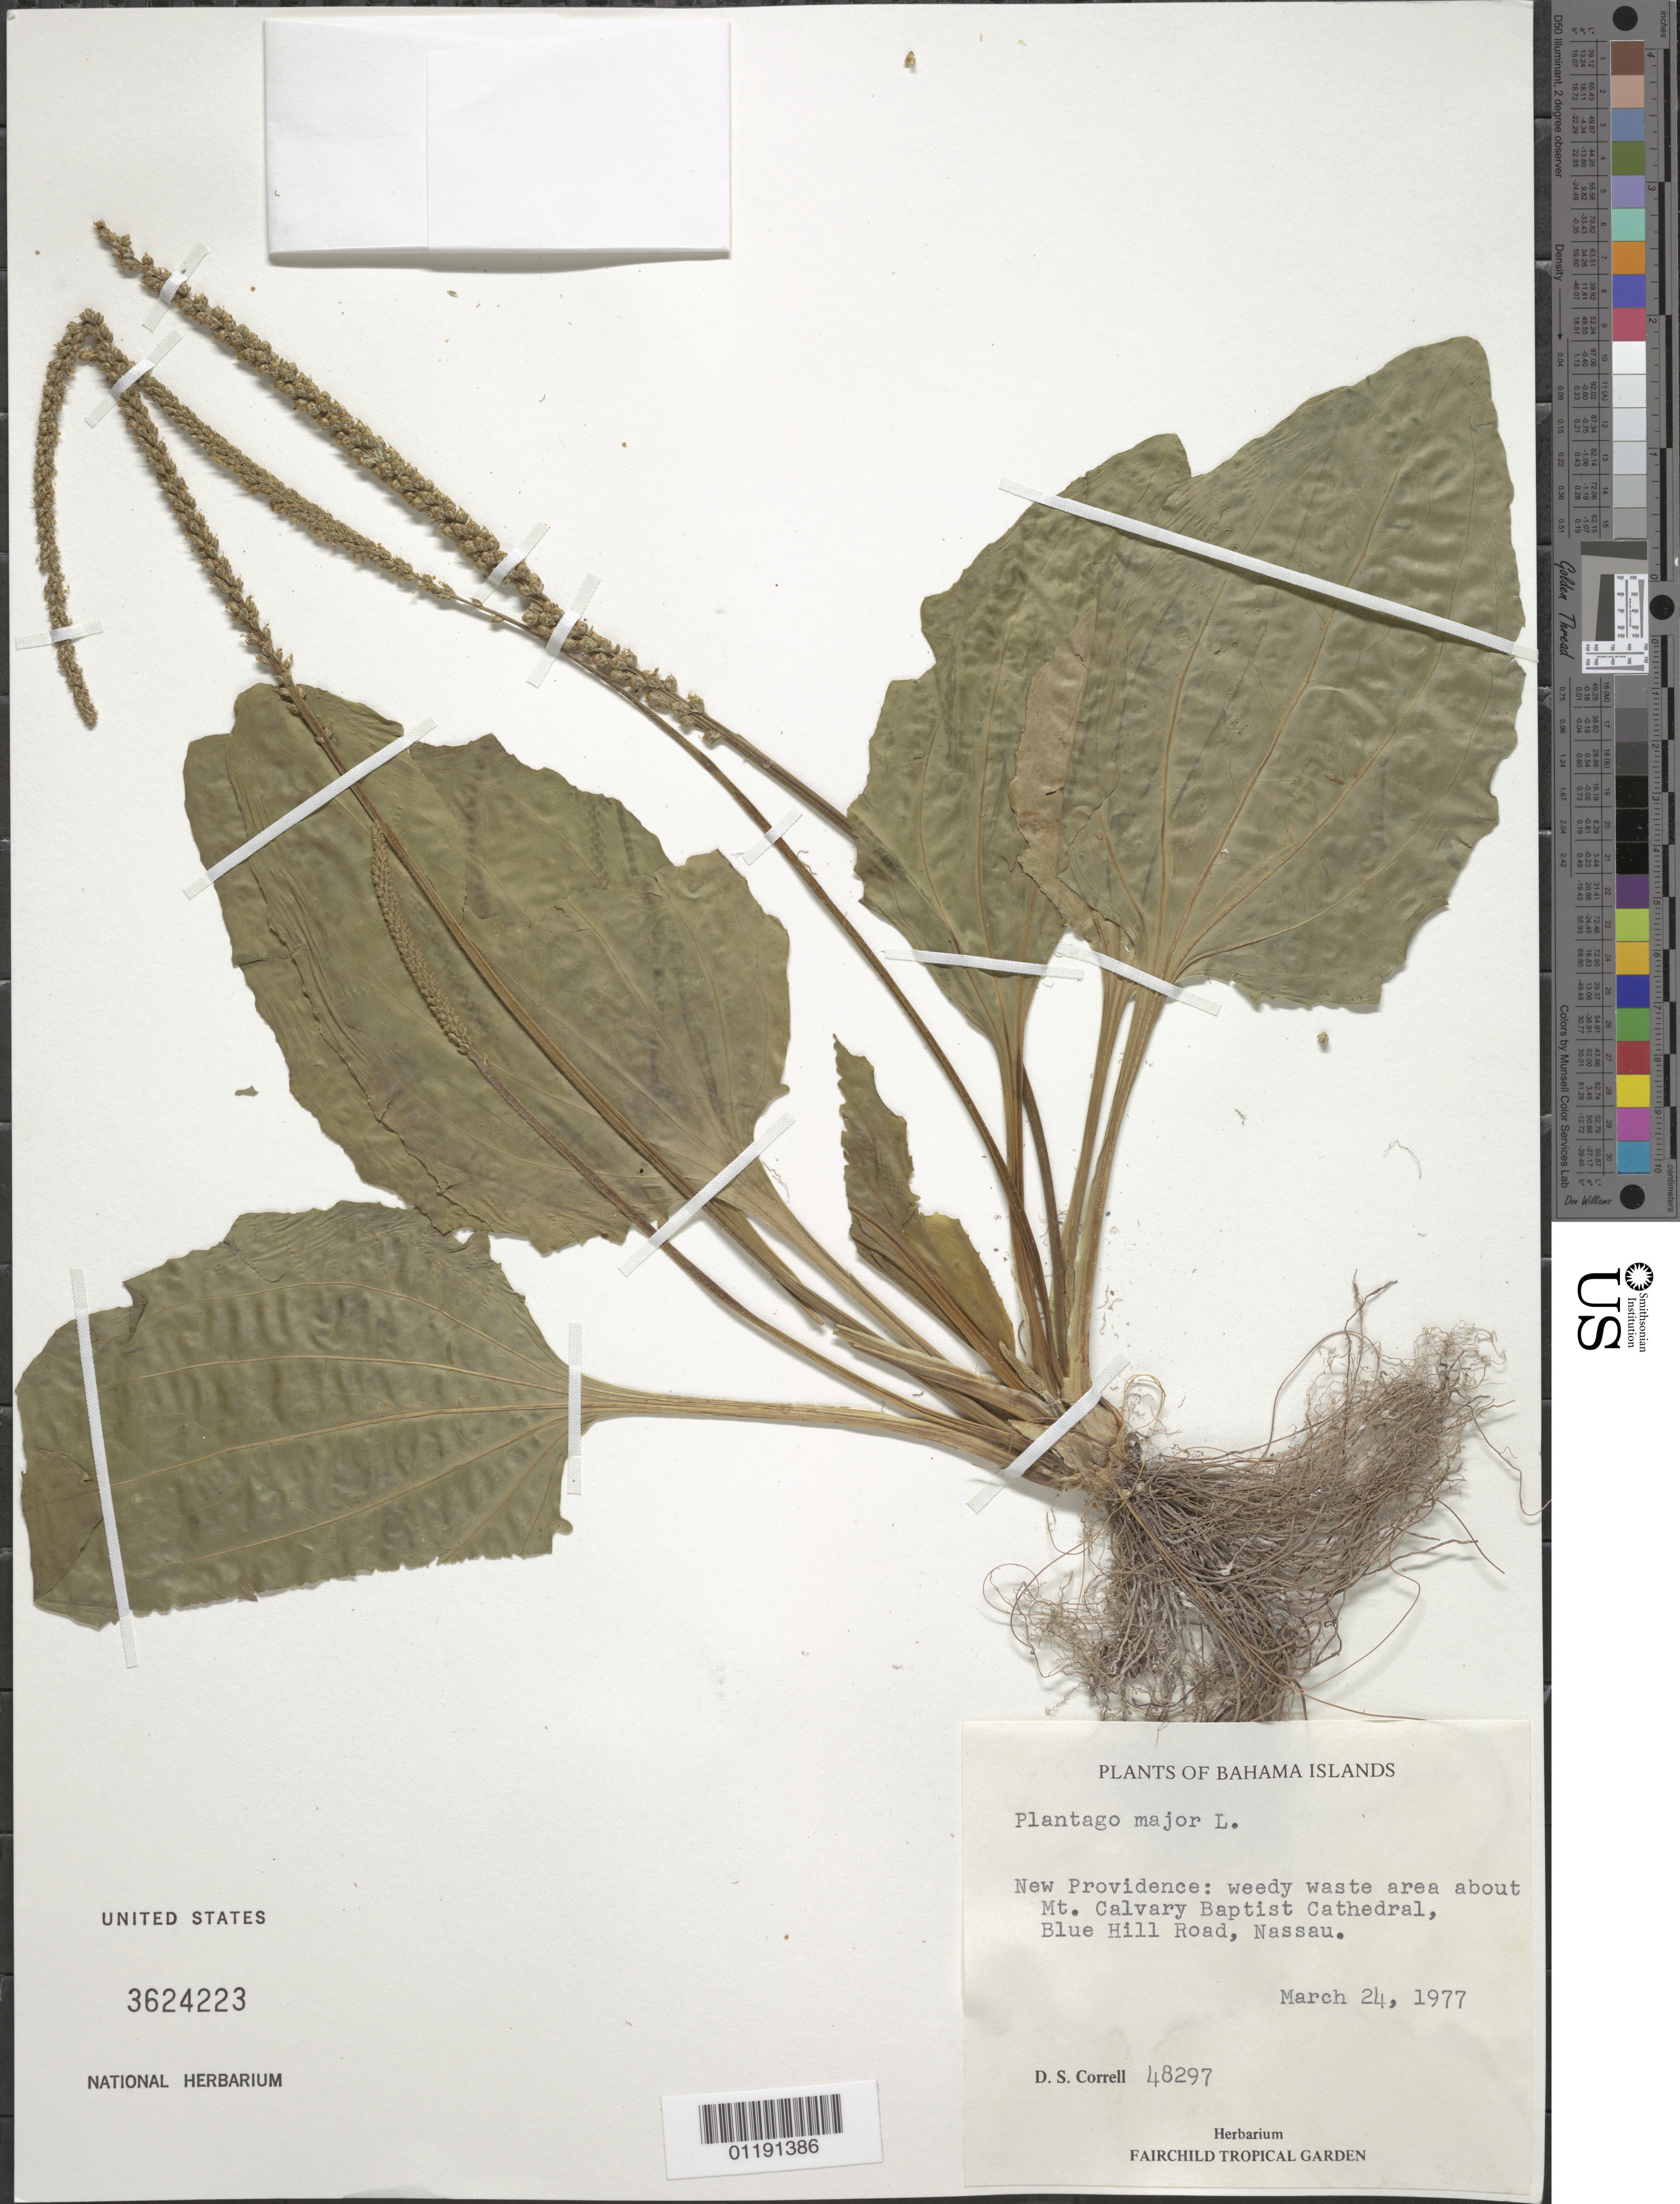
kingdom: Plantae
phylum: Tracheophyta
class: Magnoliopsida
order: Lamiales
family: Plantaginaceae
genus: Plantago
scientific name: Plantago major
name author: L.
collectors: D. S. Correll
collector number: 48297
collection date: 1977-03-24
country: Bahamas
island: New Providence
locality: Weedy waste area about Mt. Calvary Baptist Cathedral, Blue Hill Road, Nassau.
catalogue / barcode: US 3624223